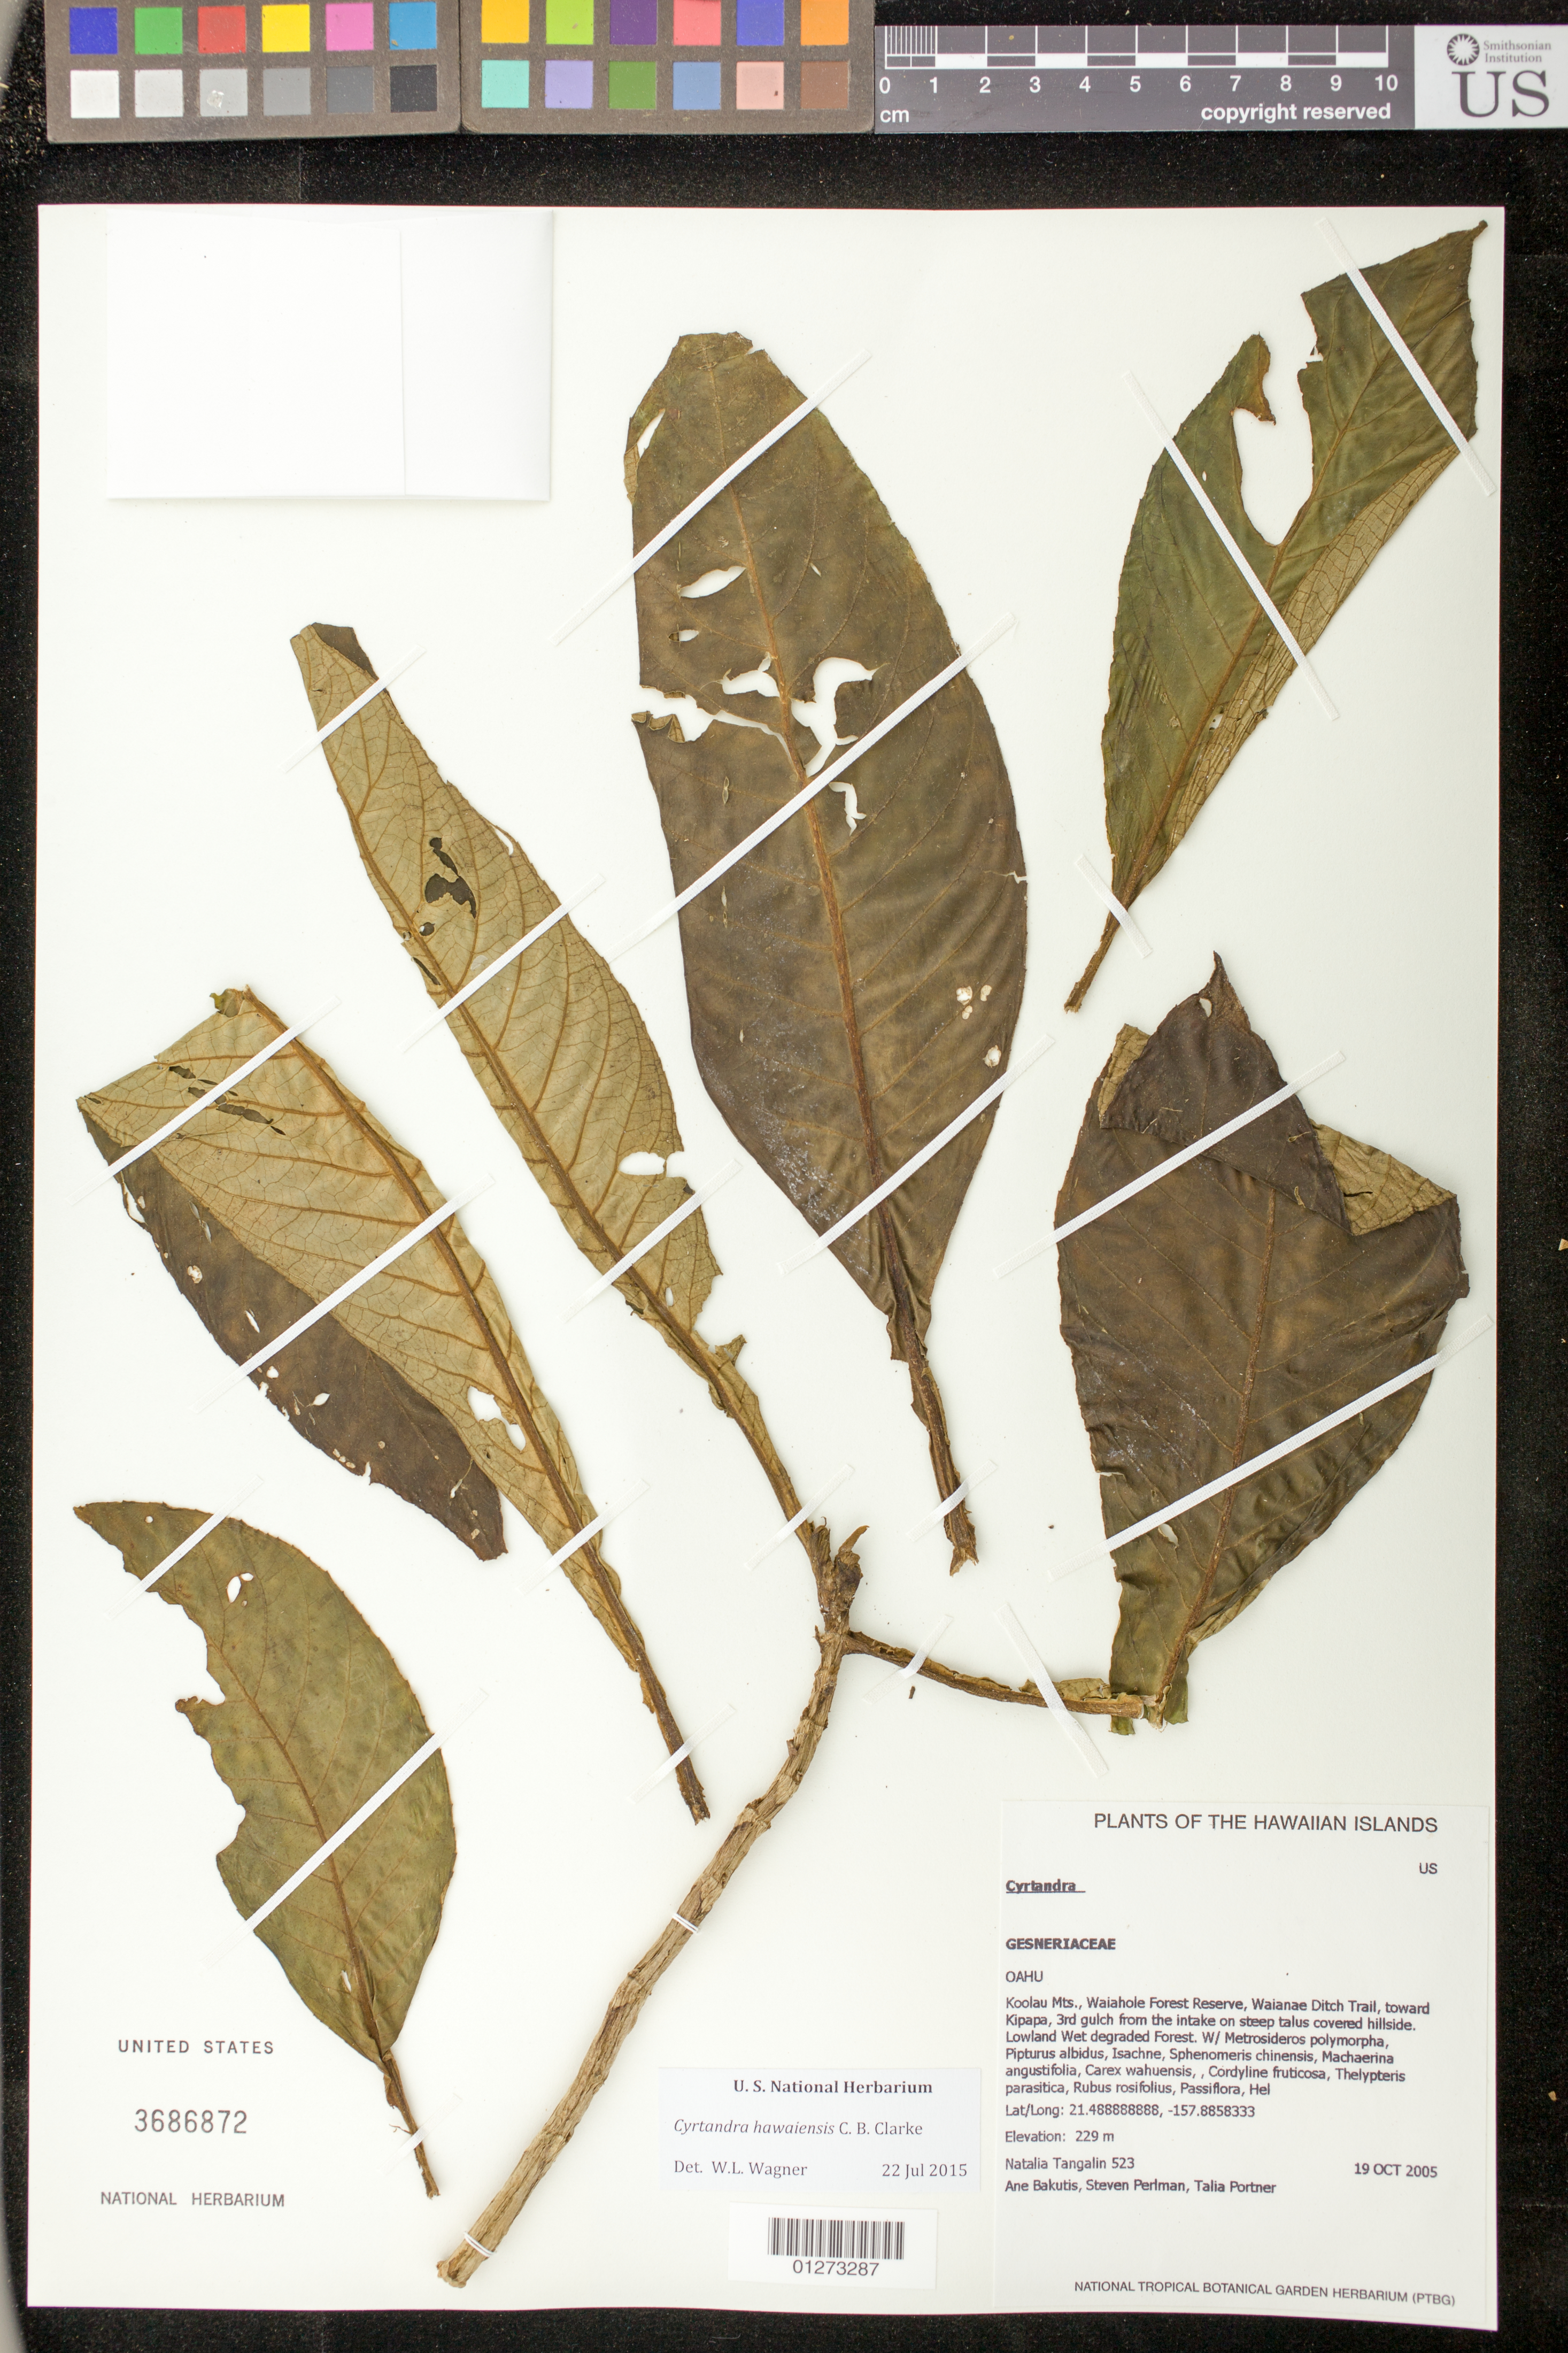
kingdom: Plantae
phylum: Tracheophyta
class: Magnoliopsida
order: Lamiales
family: Gesneriaceae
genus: Cyrtandra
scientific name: Cyrtandra hawaiensis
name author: C.B. Clarke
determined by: Wagner, W. L., (BOT), Smithsonian Institution - National Museum of Natural History (UNITED STATES)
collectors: N. Tangalin, A. Bakutis, S. P. Perlman & T. Portner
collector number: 523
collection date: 2005-10-19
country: United States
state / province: Hawaii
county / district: Honolulu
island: Oahu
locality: Koolau Mts., Waiahole forest Reserve, Waianae Ditch Trail, toward Kipapa, 3rd gulch from the intake on steep talus covered hillside.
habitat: Wet degraded forest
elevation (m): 229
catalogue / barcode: US 3686872